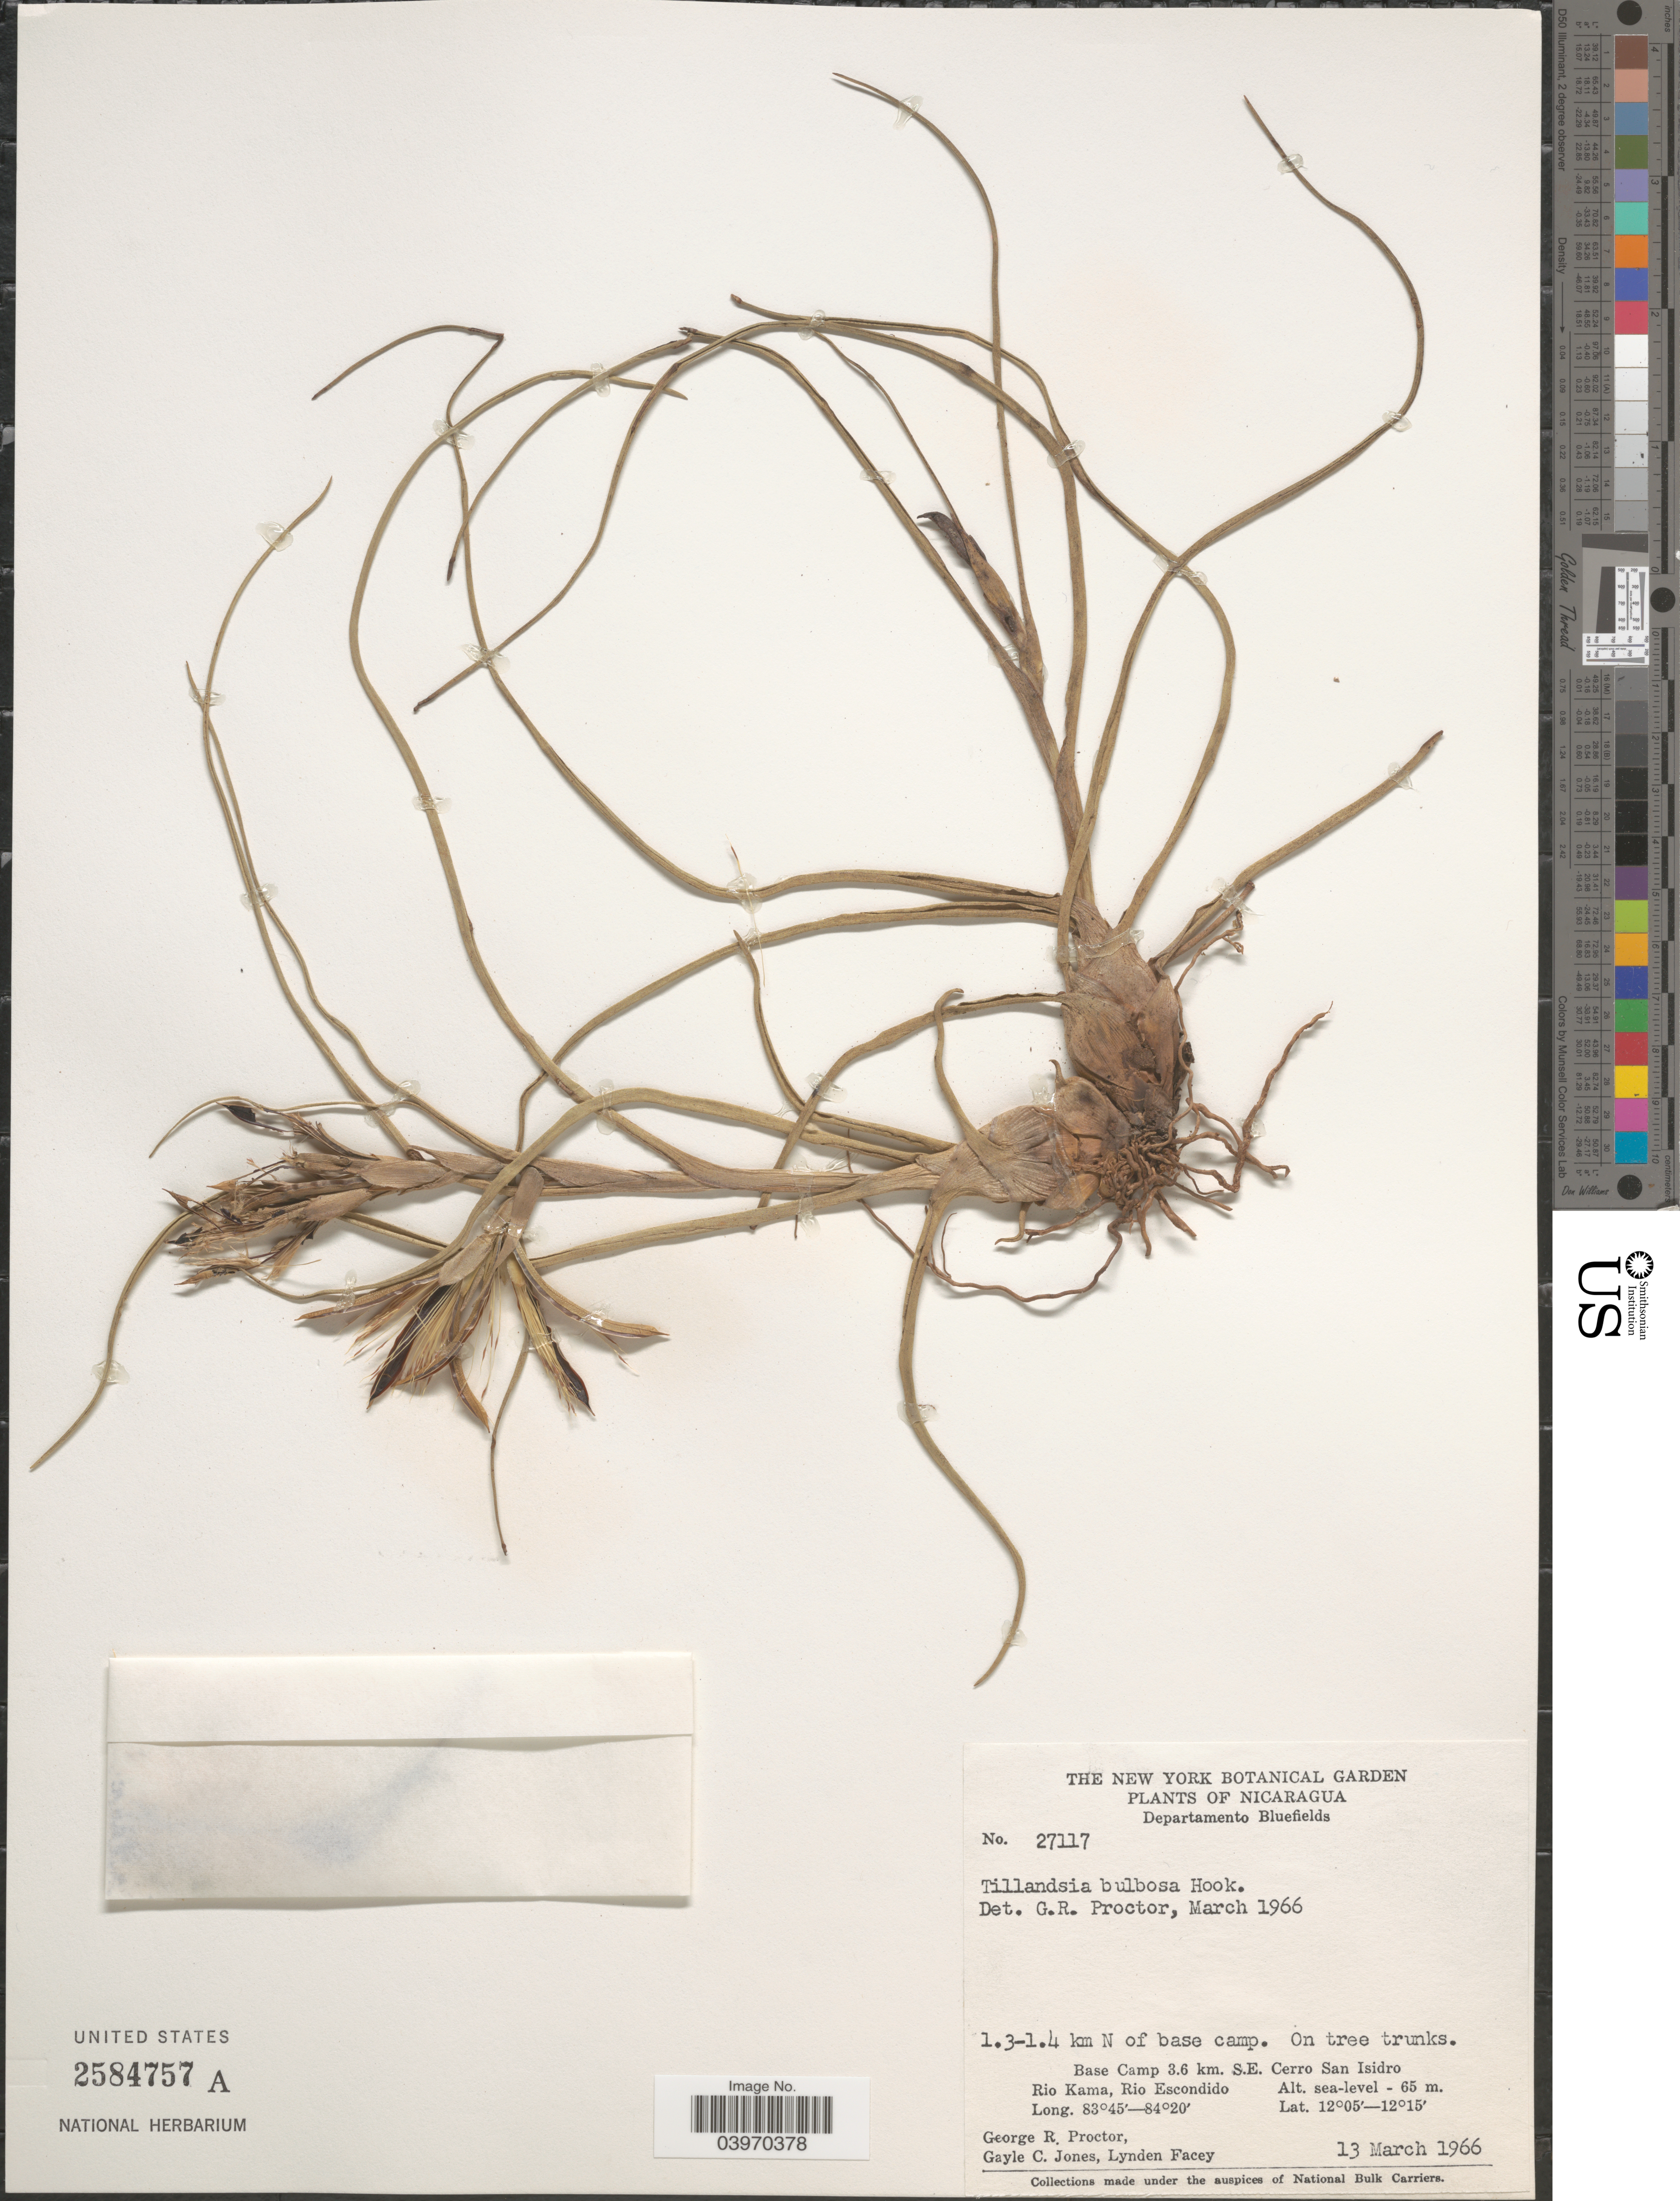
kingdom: Plantae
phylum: Tracheophyta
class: Liliopsida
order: Poales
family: Bromeliaceae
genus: Tillandsia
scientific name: Tillandsia bulbosa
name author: Hook.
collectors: G. R. Proctor, G. C. Jones & L. Facey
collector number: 27117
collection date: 1966-03-13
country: Nicaragua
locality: Departamento Bluefields. 1.3-1.4 km N of base camp. Base Camp 3.6 km. S.E. Cerro San Isidro. Rio Kama, Rio Escondido.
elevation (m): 0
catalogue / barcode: US 2584757A